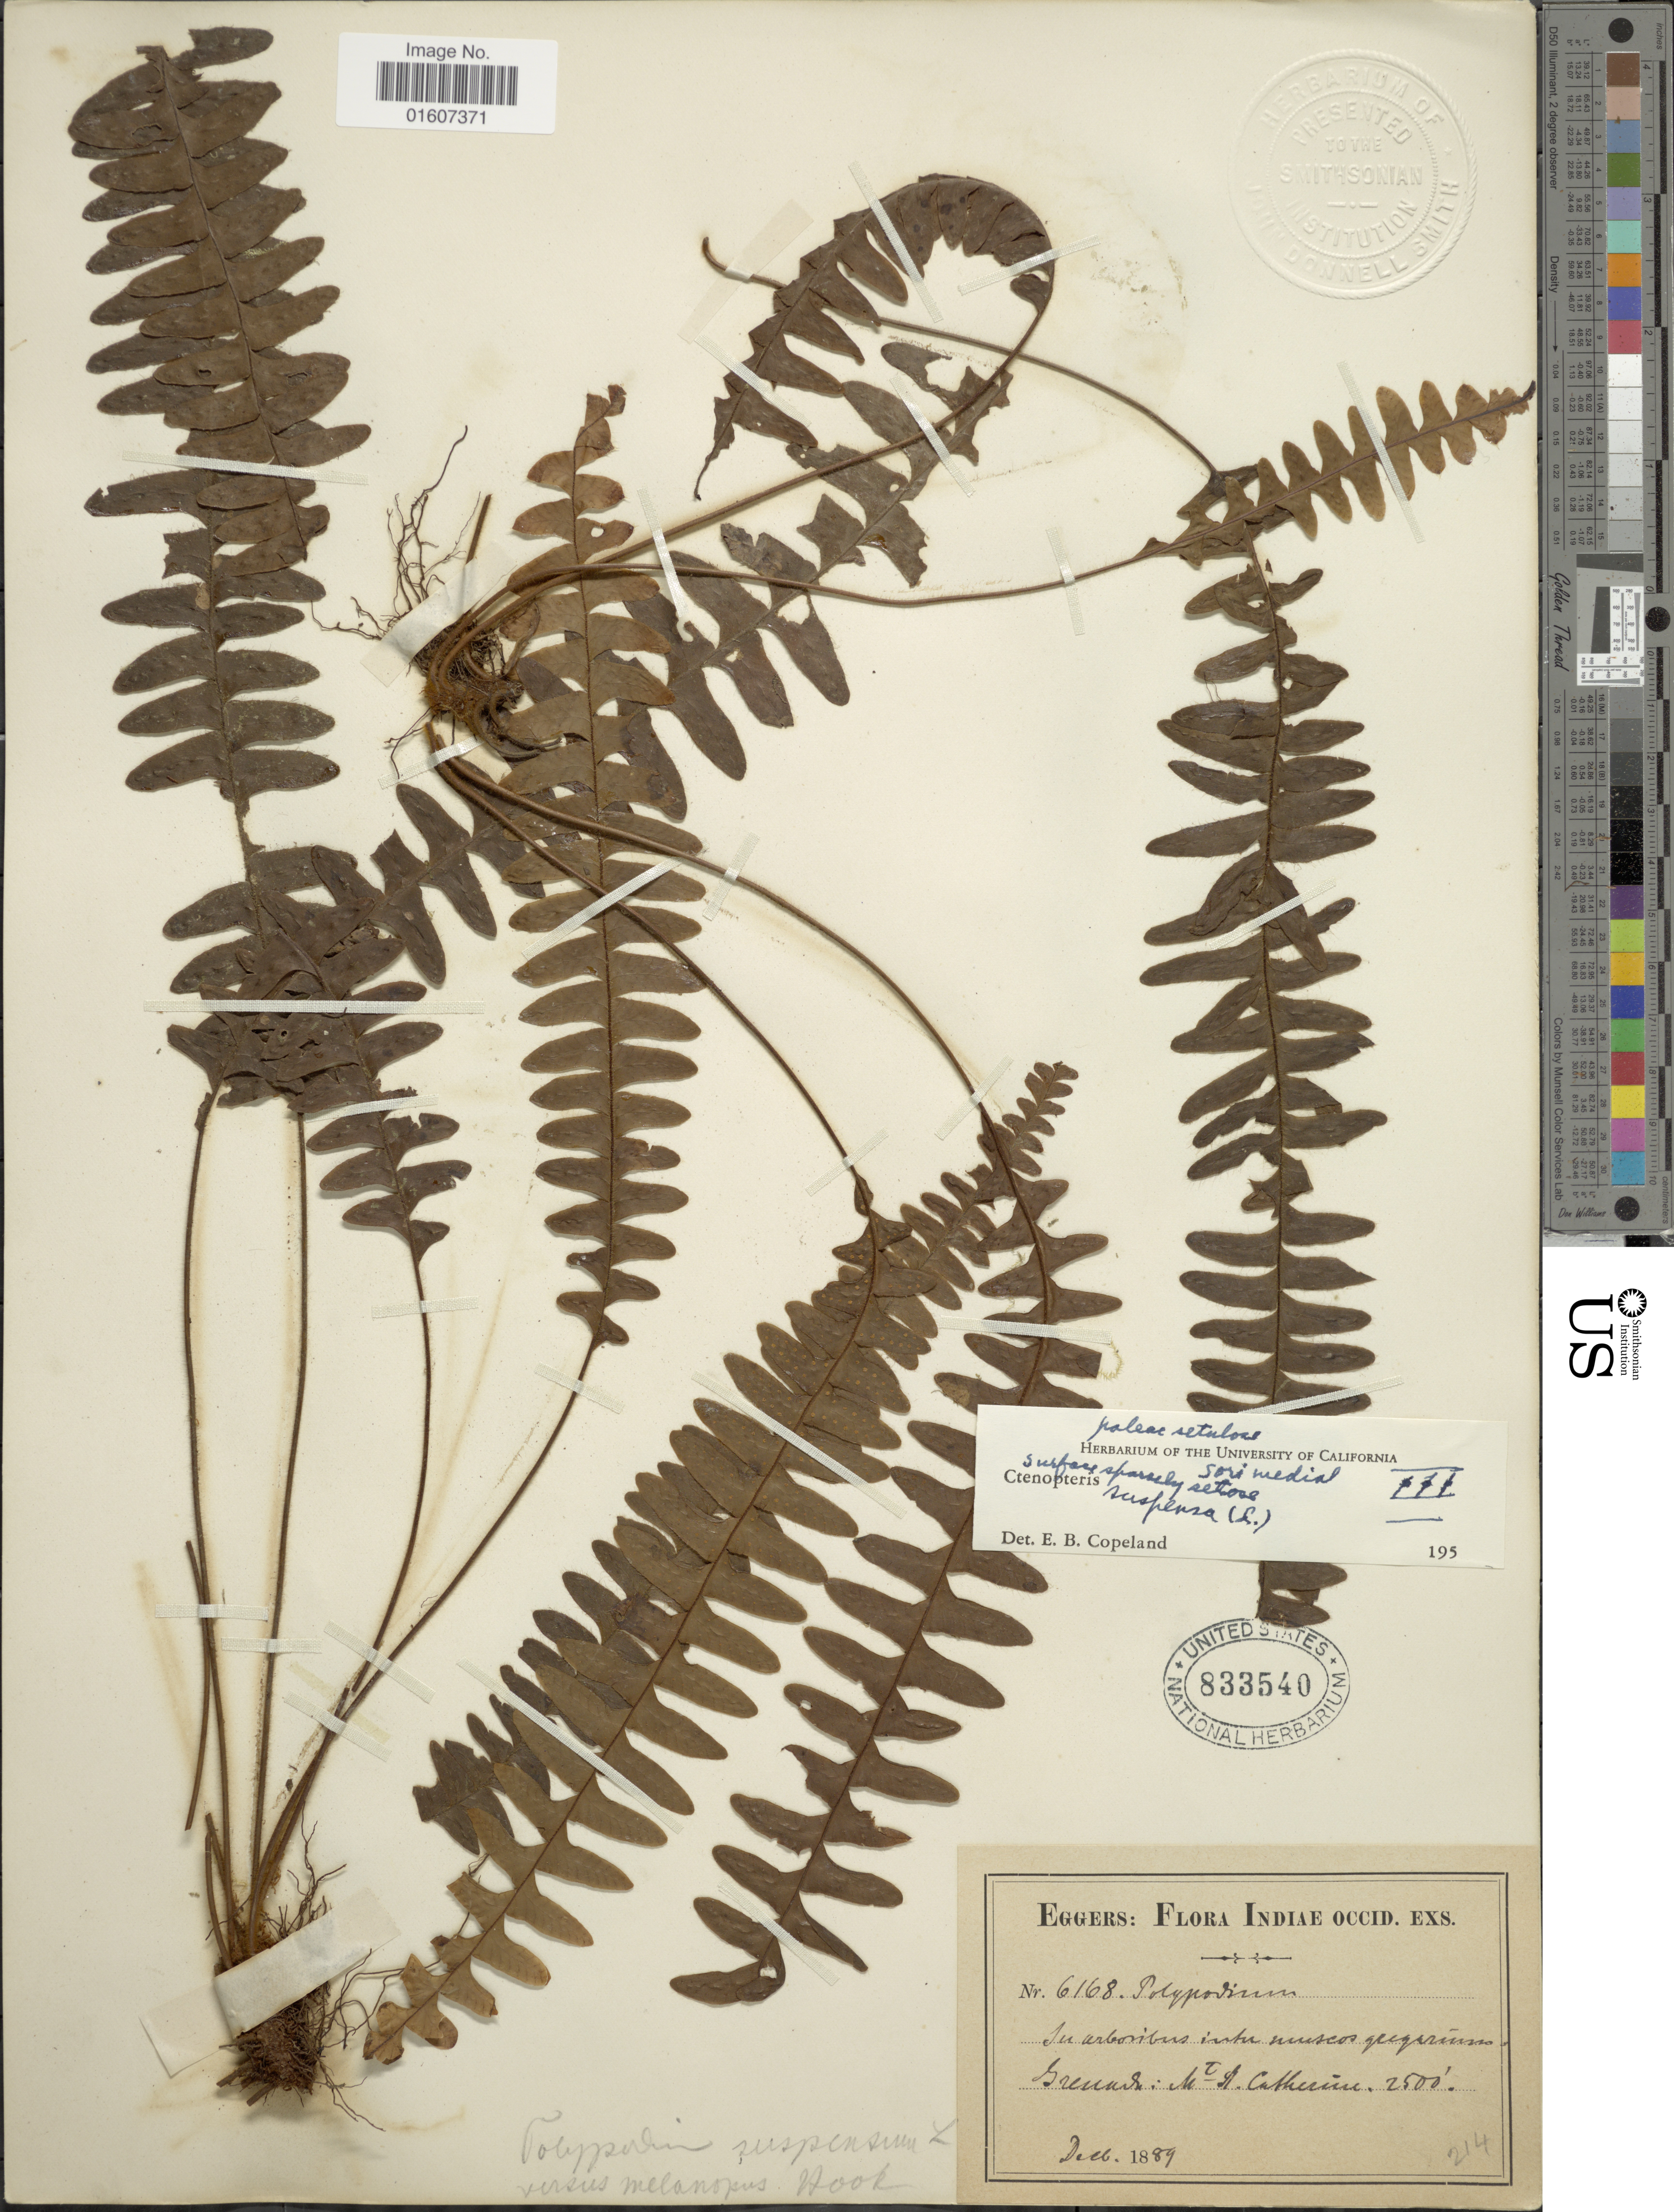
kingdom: Plantae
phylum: Tracheophyta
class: Polypodiopsida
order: Polypodiales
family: Polypodiaceae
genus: Terpsichore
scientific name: Terpsichore asplenifolia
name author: (L.) A.R. Sm.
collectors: -. Eggers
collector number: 6168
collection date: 1889-12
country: Grenada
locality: Indiae occid, Mt St. Catherine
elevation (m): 762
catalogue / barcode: US 833540